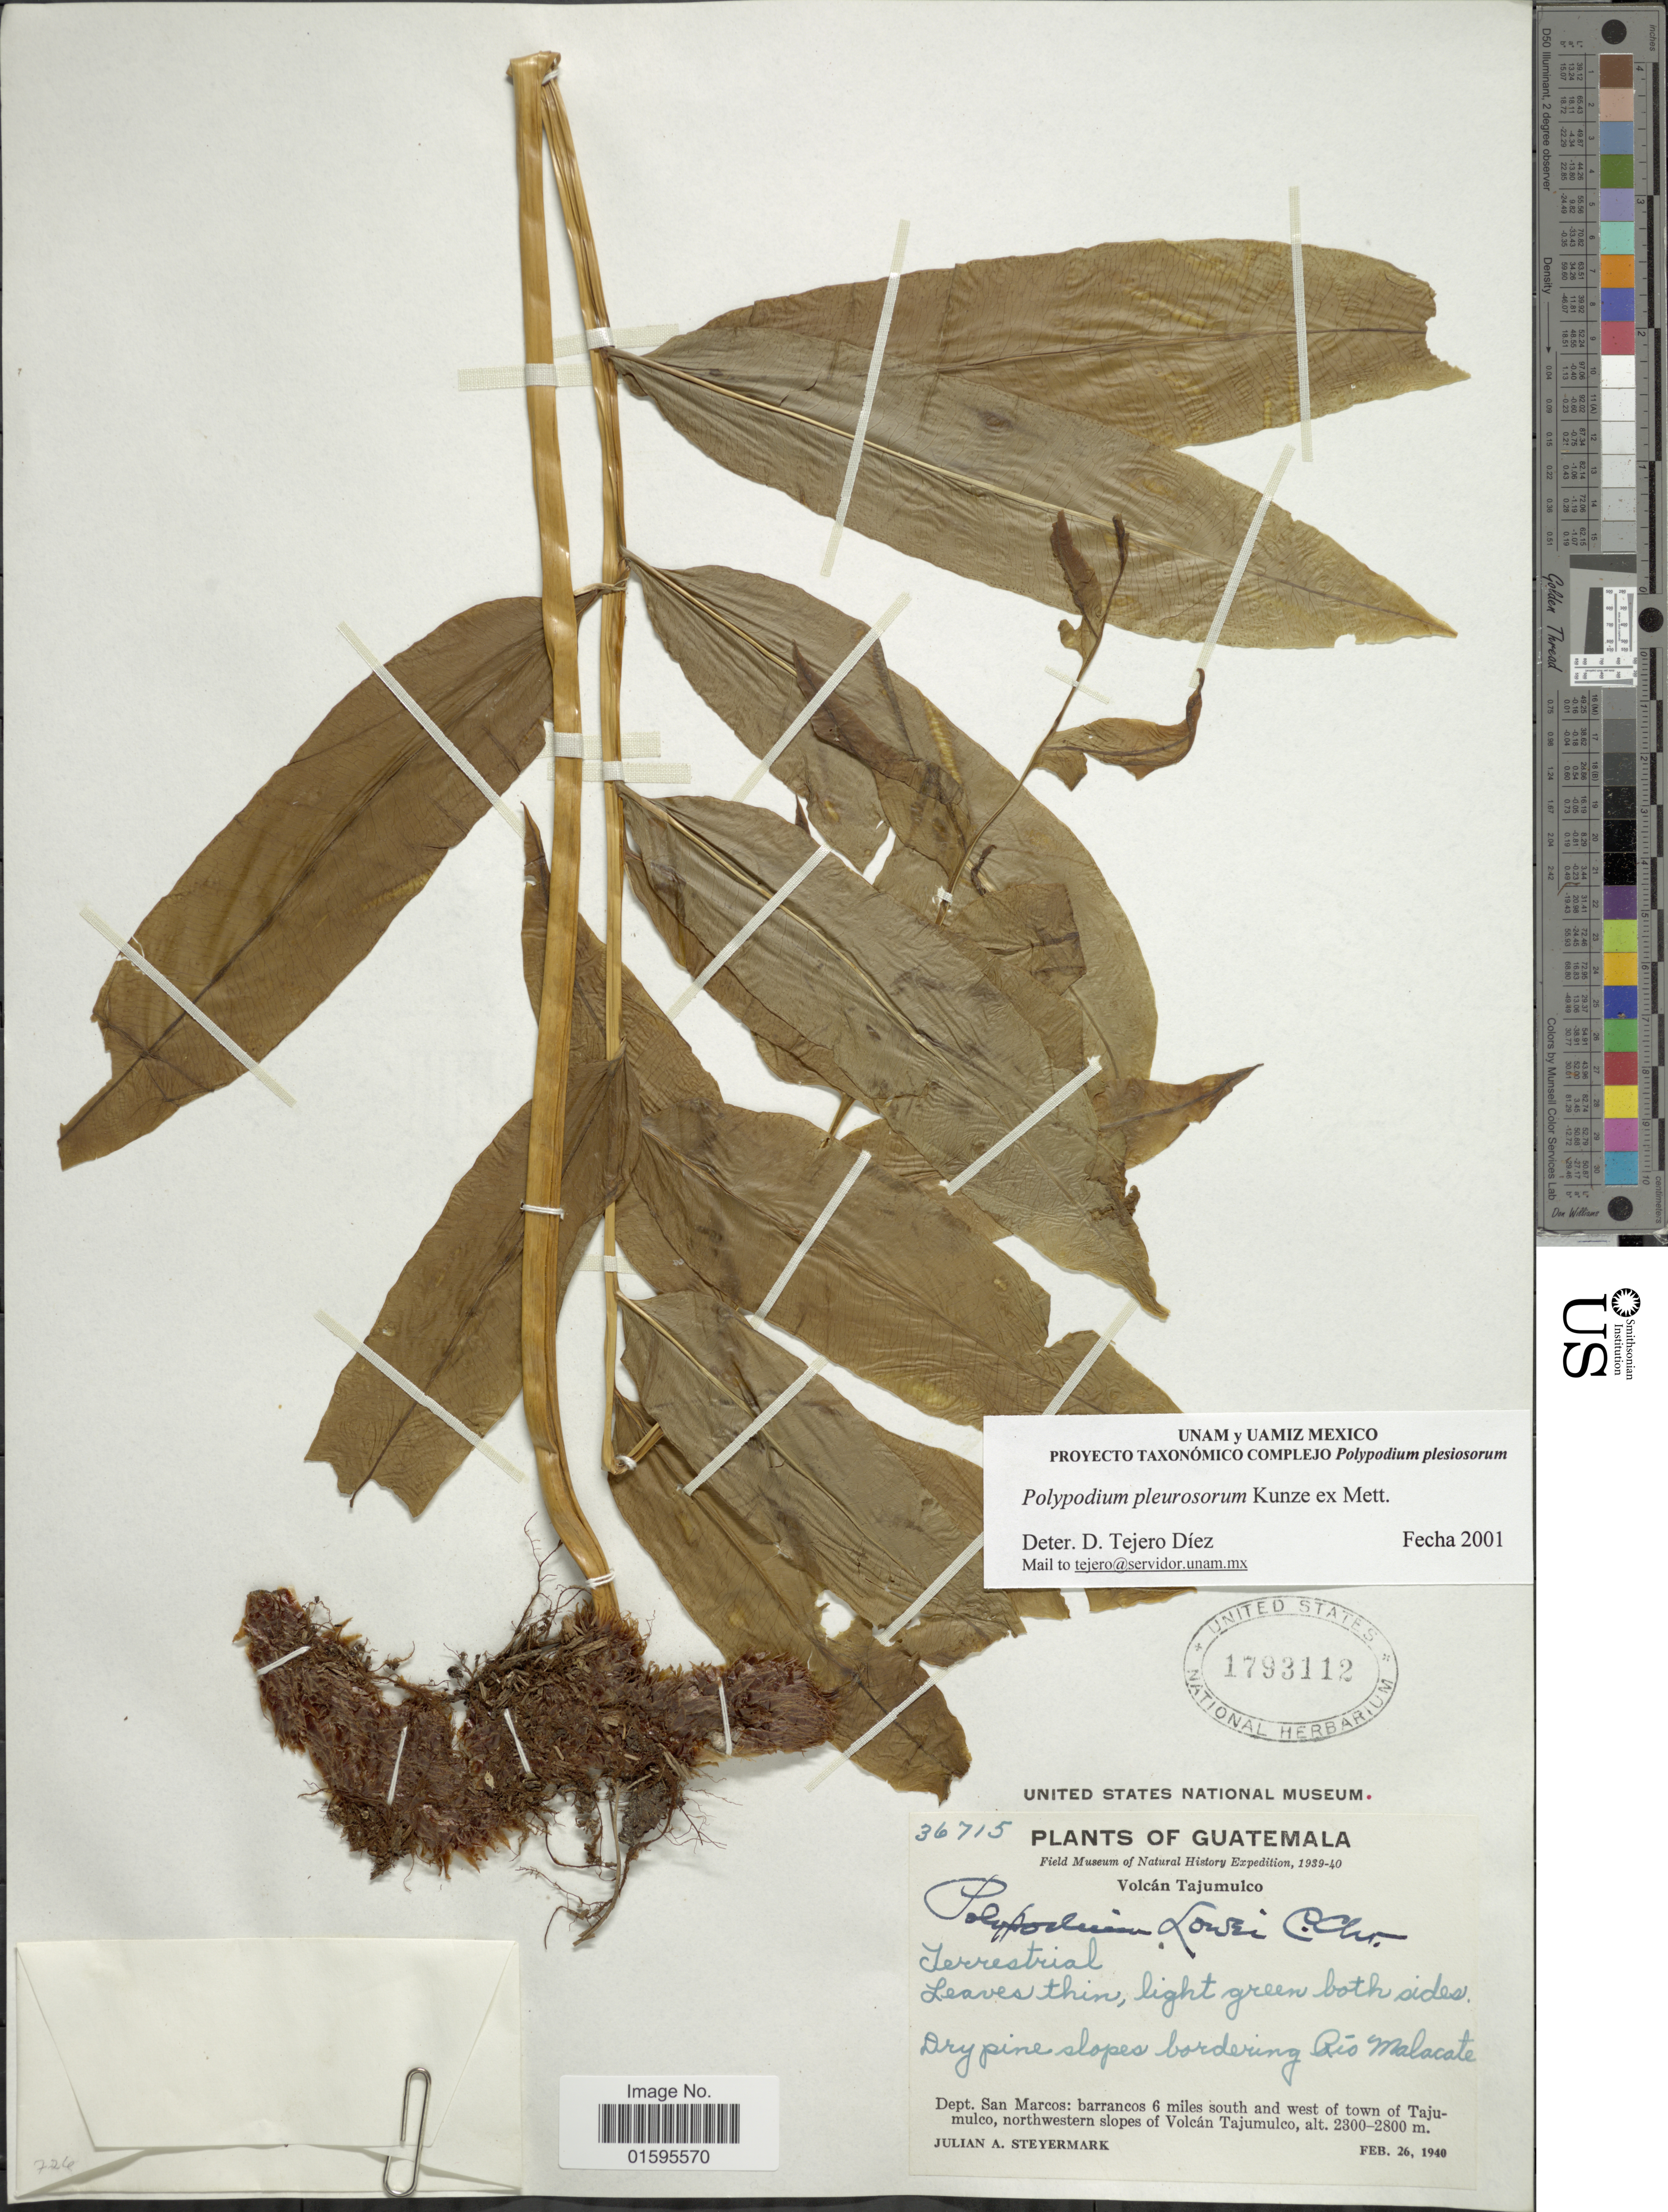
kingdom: Plantae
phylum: Tracheophyta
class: Polypodiopsida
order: Polypodiales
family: Polypodiaceae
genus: Polypodium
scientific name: Polypodium pleurosorum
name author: Kunze ex Mett.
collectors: J. Steyermark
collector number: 36715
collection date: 1940-02-26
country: Guatemala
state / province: San Marcos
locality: Volcan Tajumulco, slopes bordering Rio Malacate, Dept. San Marcos: barrancos 6 miles south and west of town of Tajumulco, northwestern slopes of Volcan Tajumulco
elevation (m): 2300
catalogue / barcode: US 1793112